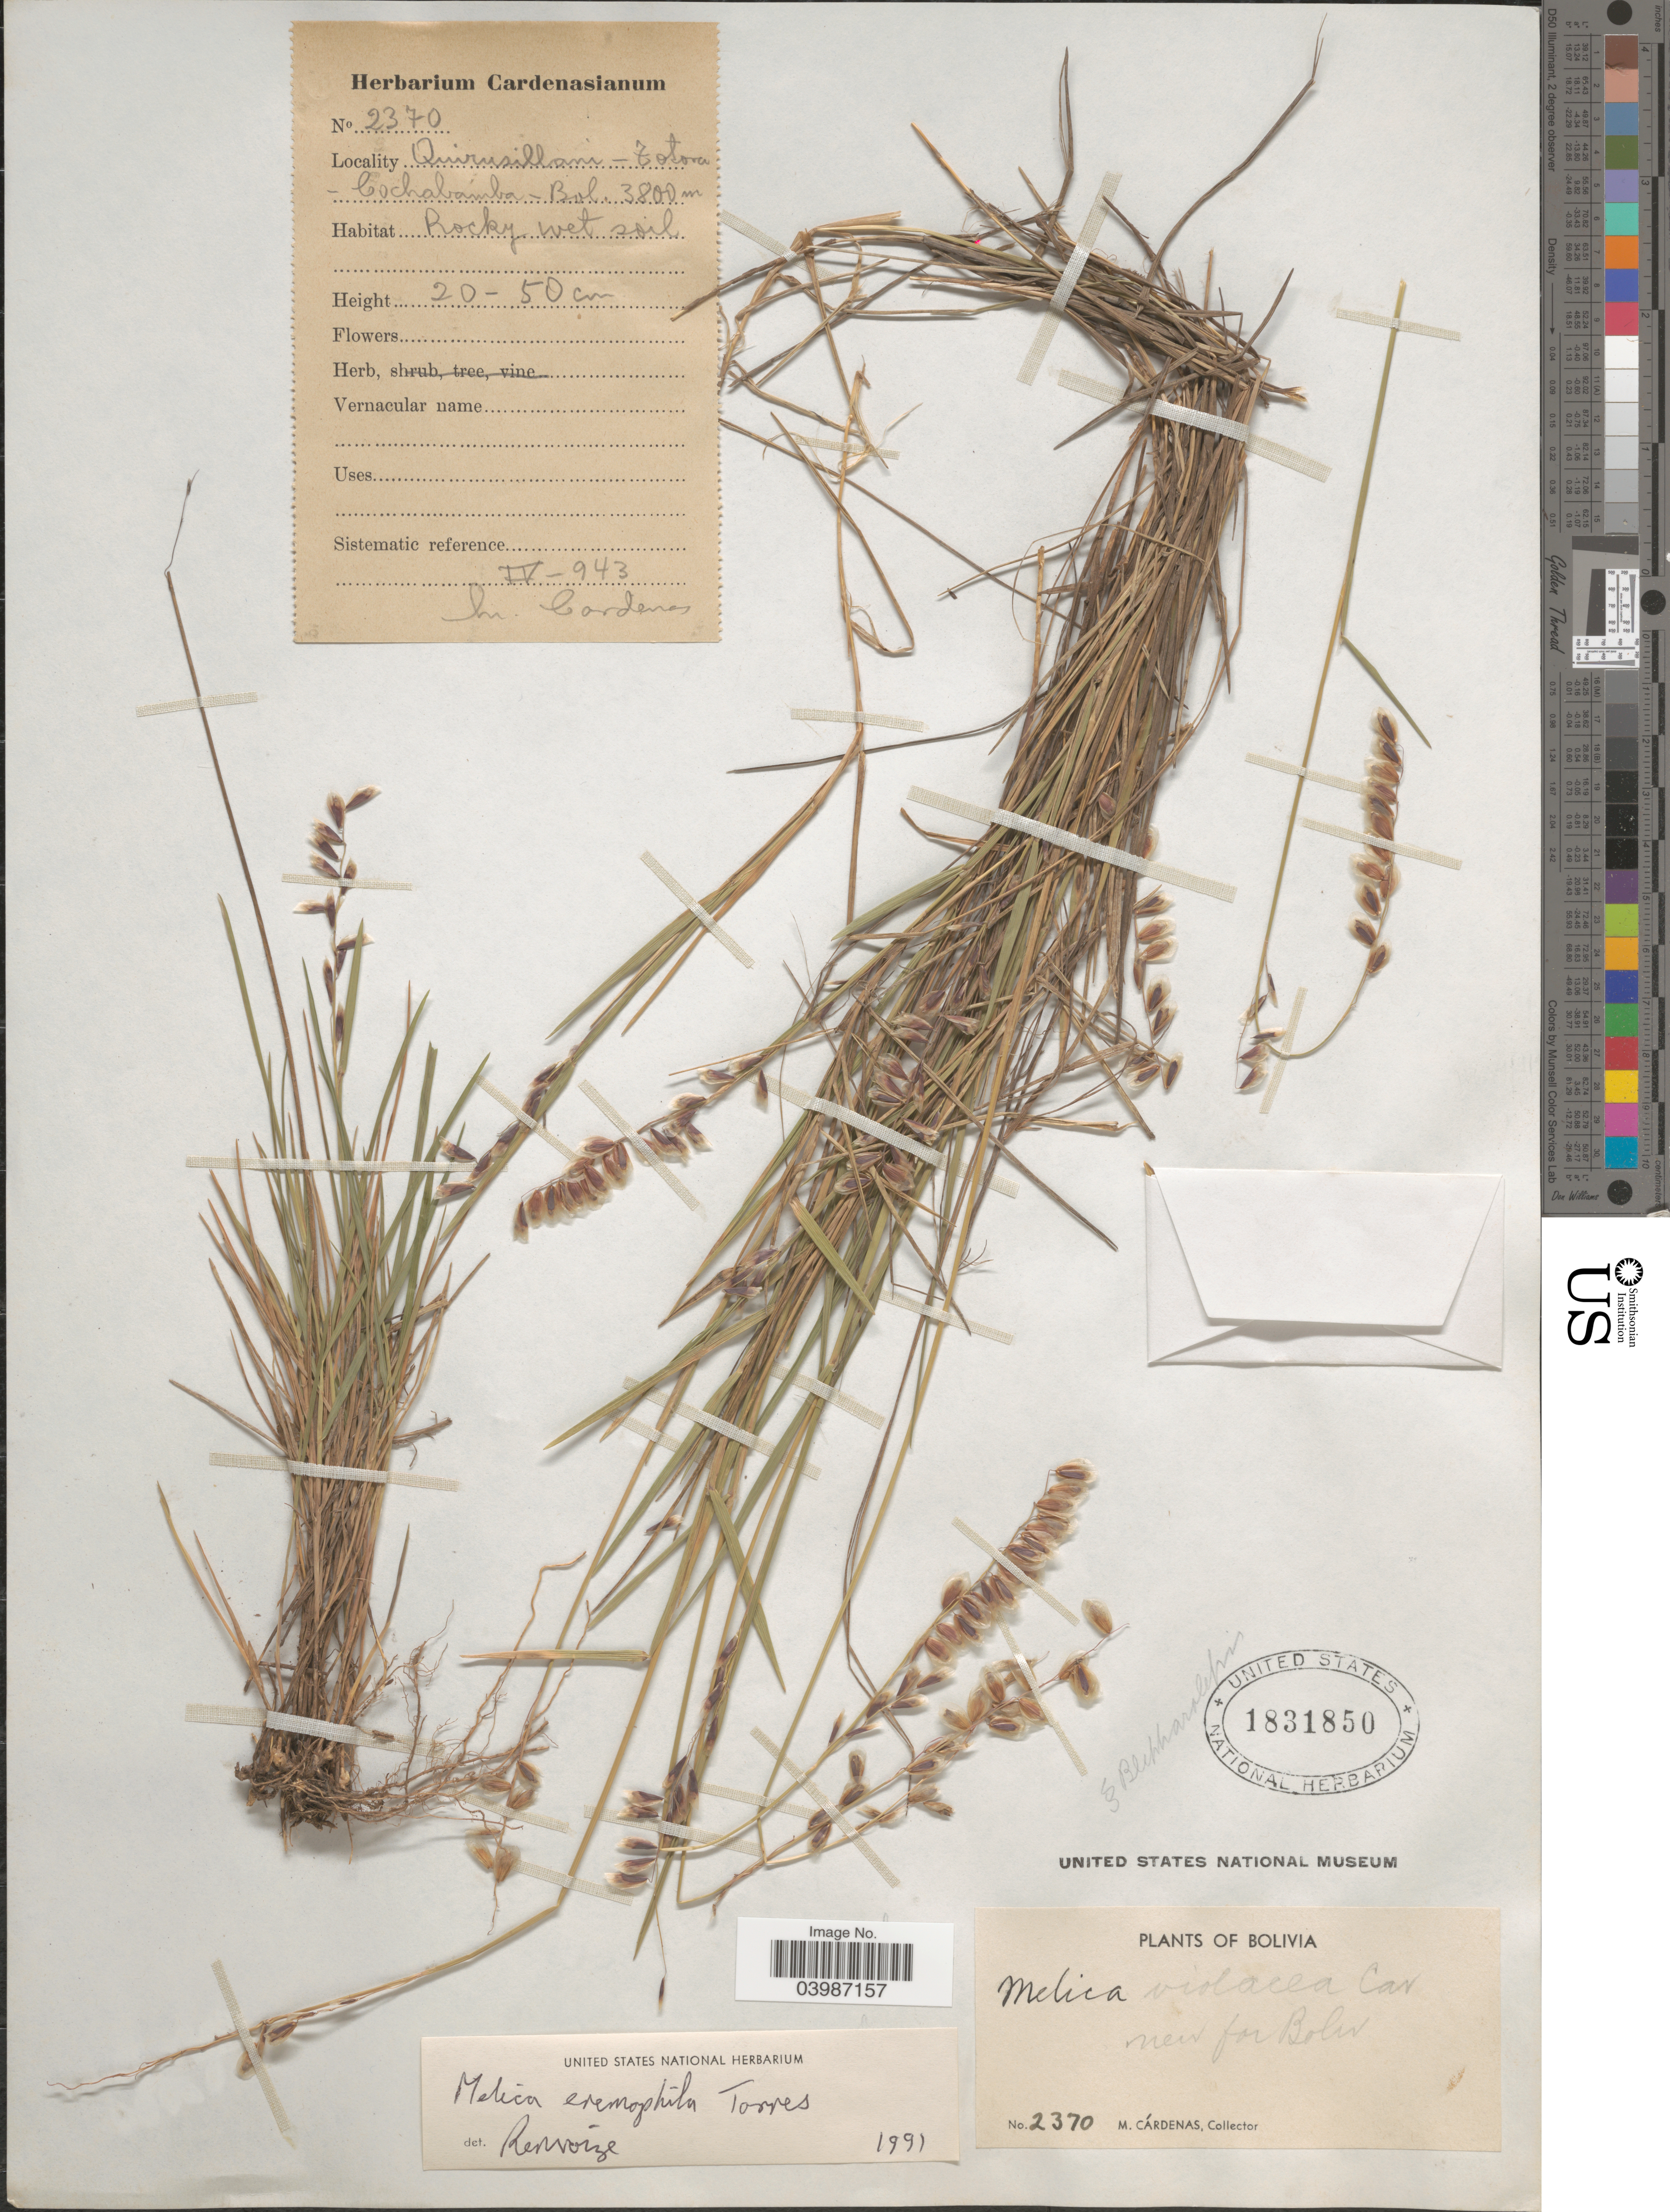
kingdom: Plantae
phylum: Tracheophyta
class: Liliopsida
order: Poales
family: Poaceae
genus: Melica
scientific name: Melica eremophila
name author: Torres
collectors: M. Cárdenas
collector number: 2370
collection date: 1943-04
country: Bolivia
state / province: Cochabamba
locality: Quirusillani - Totora.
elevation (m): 3800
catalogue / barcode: US 1831850